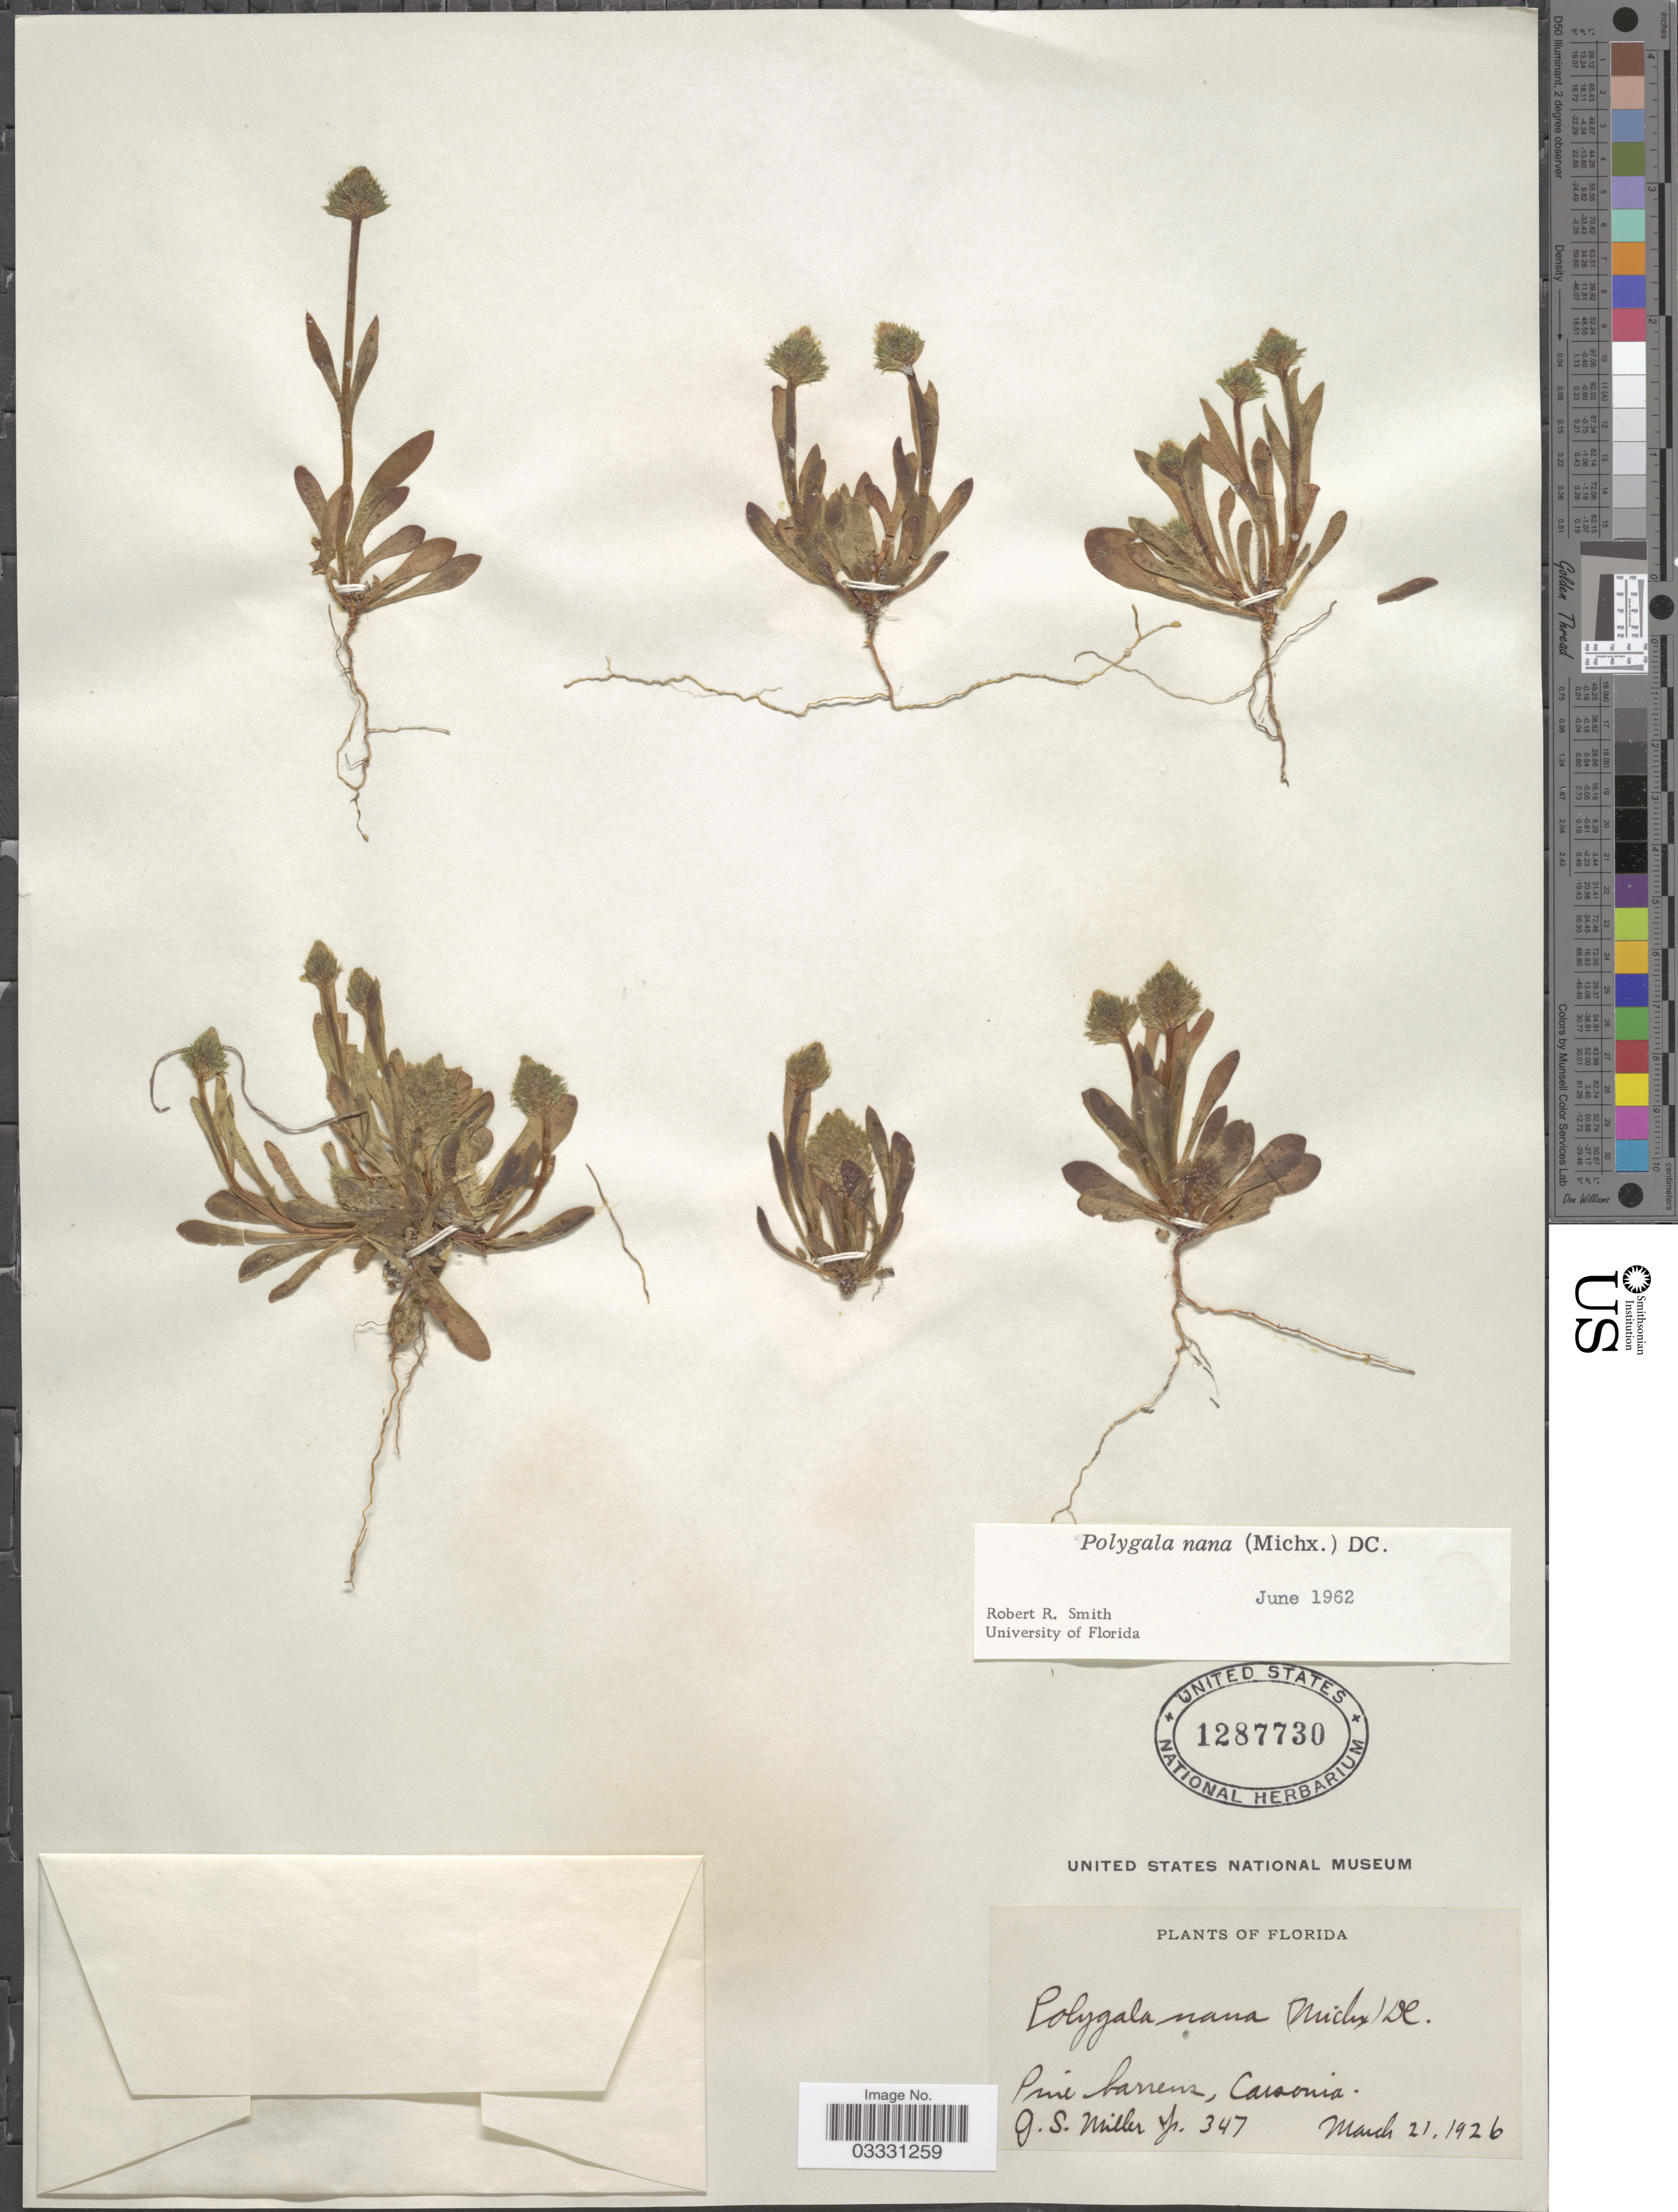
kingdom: Plantae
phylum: Tracheophyta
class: Magnoliopsida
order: Fabales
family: Polygalaceae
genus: Polygala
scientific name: Polygala nana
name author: (Michx.) DC.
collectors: G. S. Miller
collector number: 347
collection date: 1926-03-21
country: United States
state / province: Florida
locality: Pine barrens, Carsonia.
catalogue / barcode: US 1287730